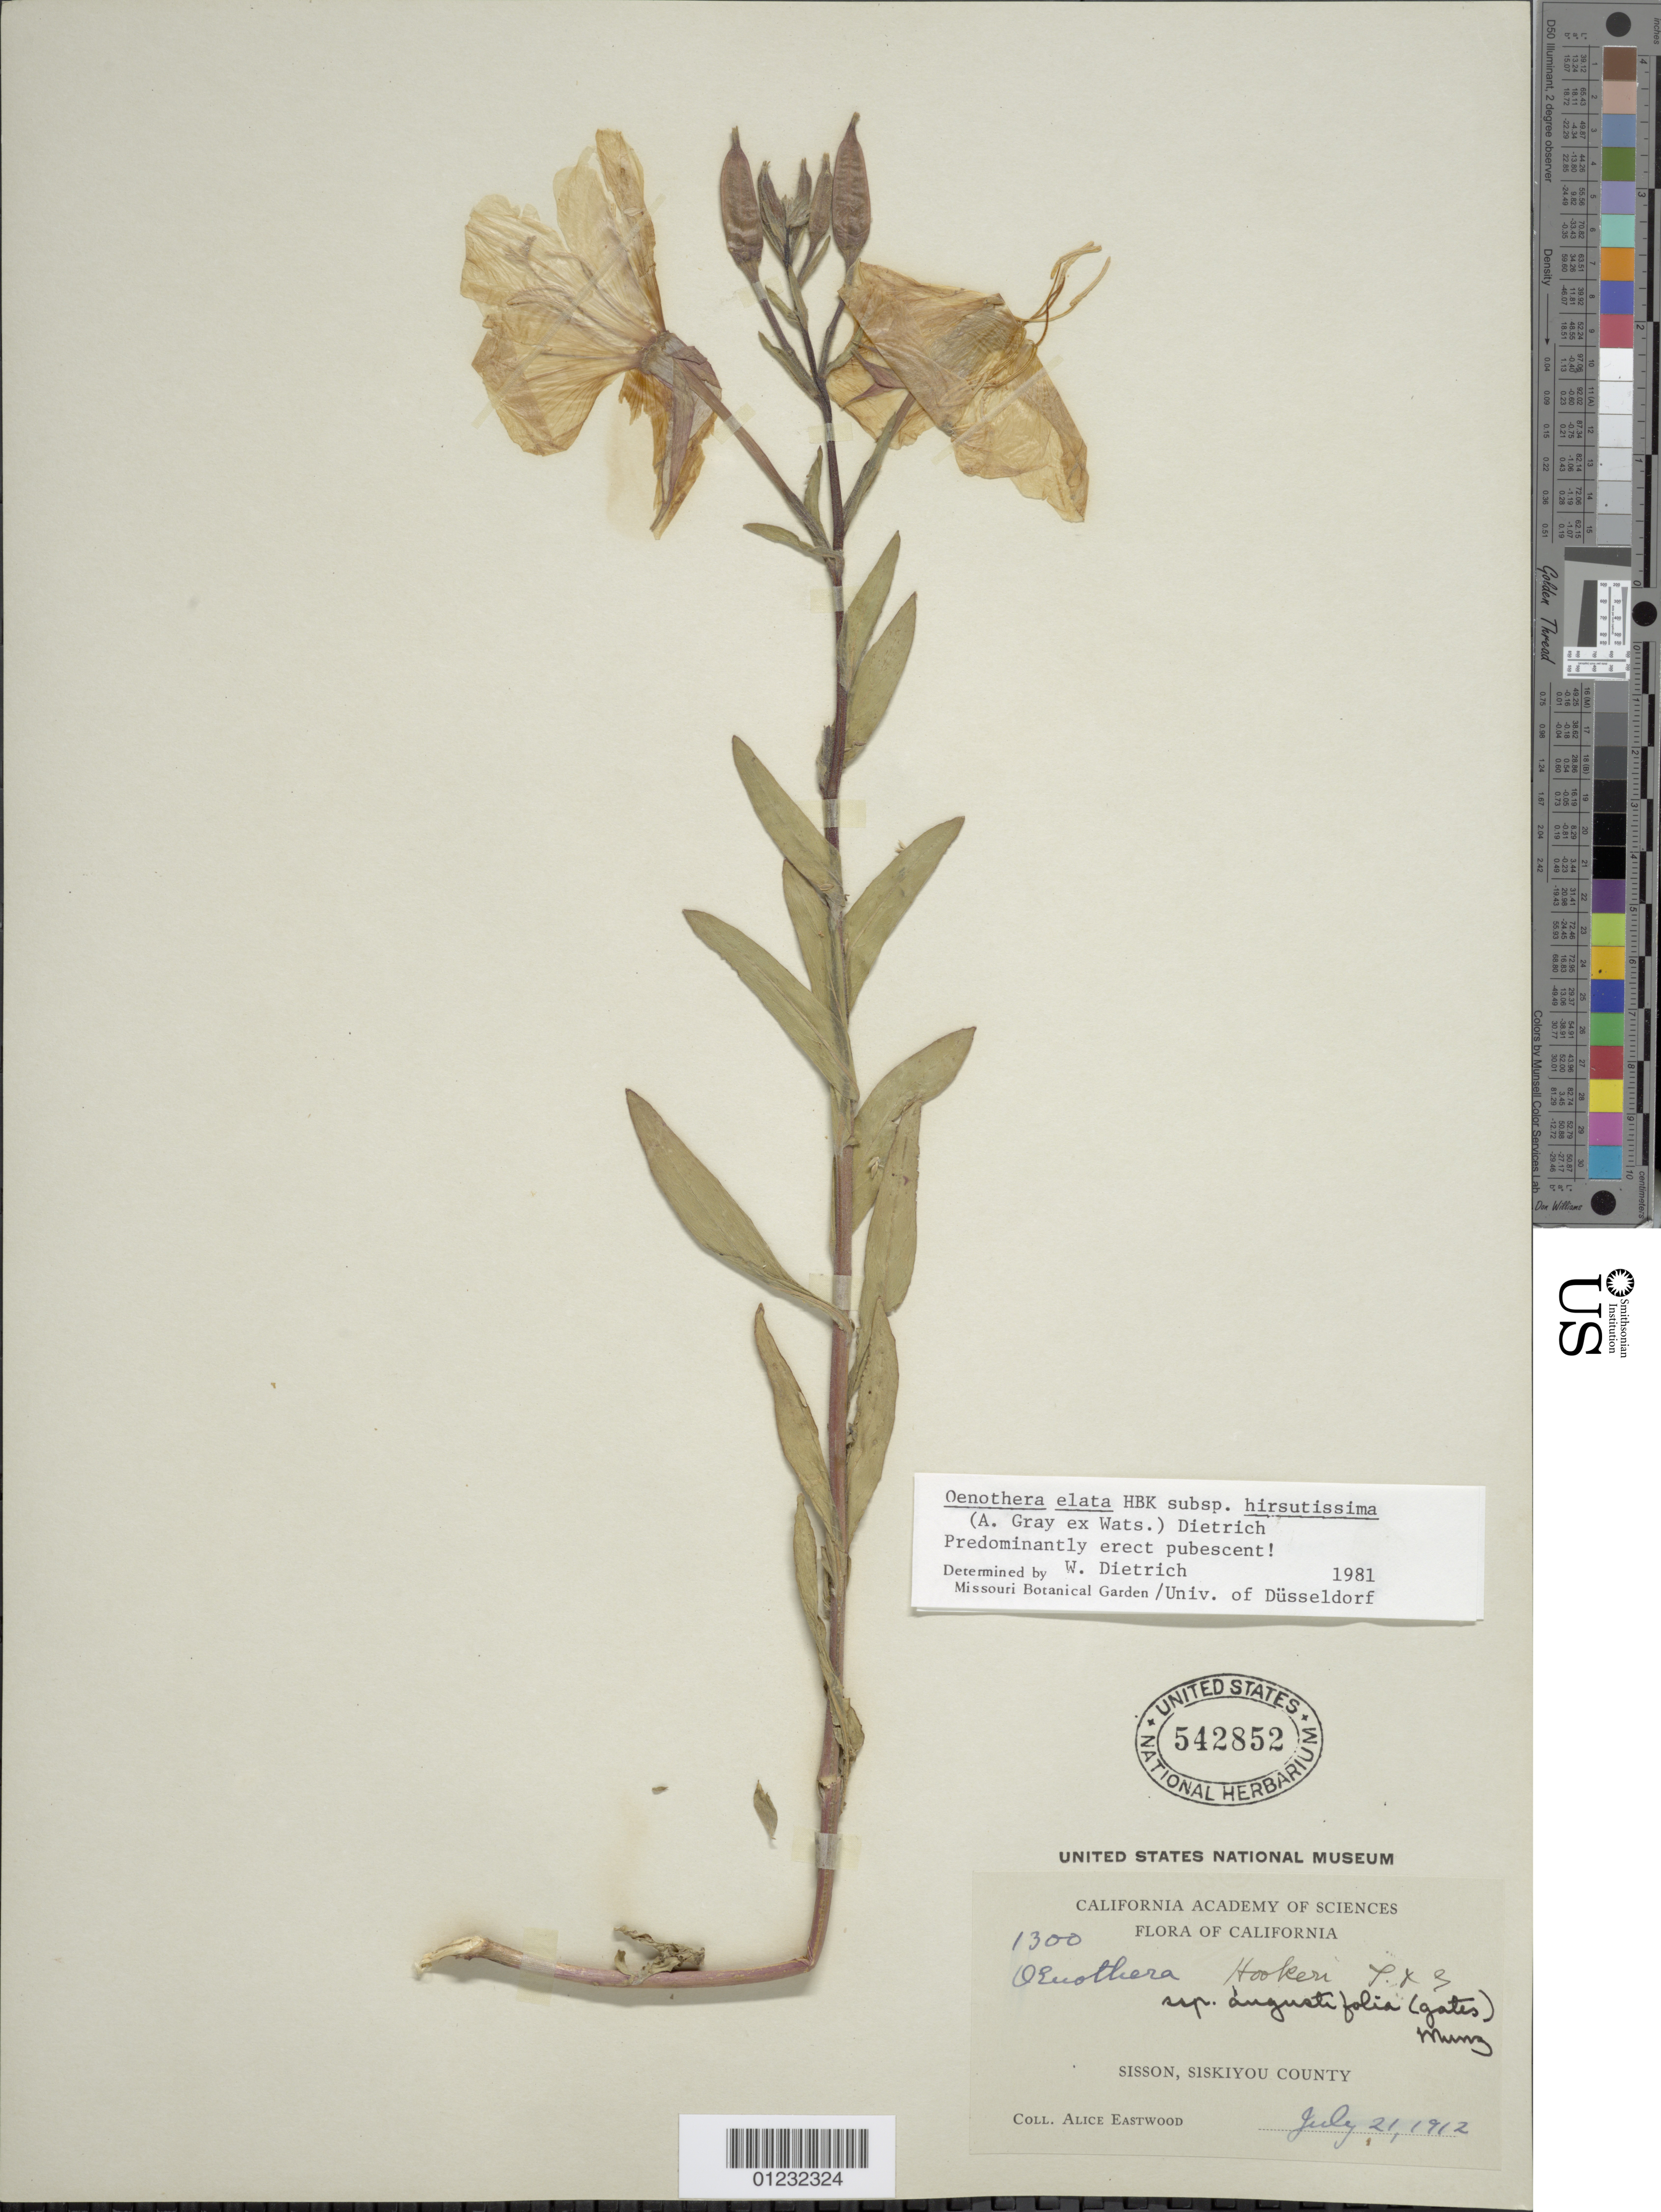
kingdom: Plantae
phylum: Tracheophyta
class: Magnoliopsida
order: Myrtales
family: Onagraceae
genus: Oenothera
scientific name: Oenothera elata subsp. hirsutissima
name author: (A. Gray ex S. Watson) W. Dietr.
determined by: Dietrich, W.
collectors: A. Eastwood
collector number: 1300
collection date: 1912-07-21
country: United States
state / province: California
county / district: Siskiyou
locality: Sisson.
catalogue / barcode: US 542852